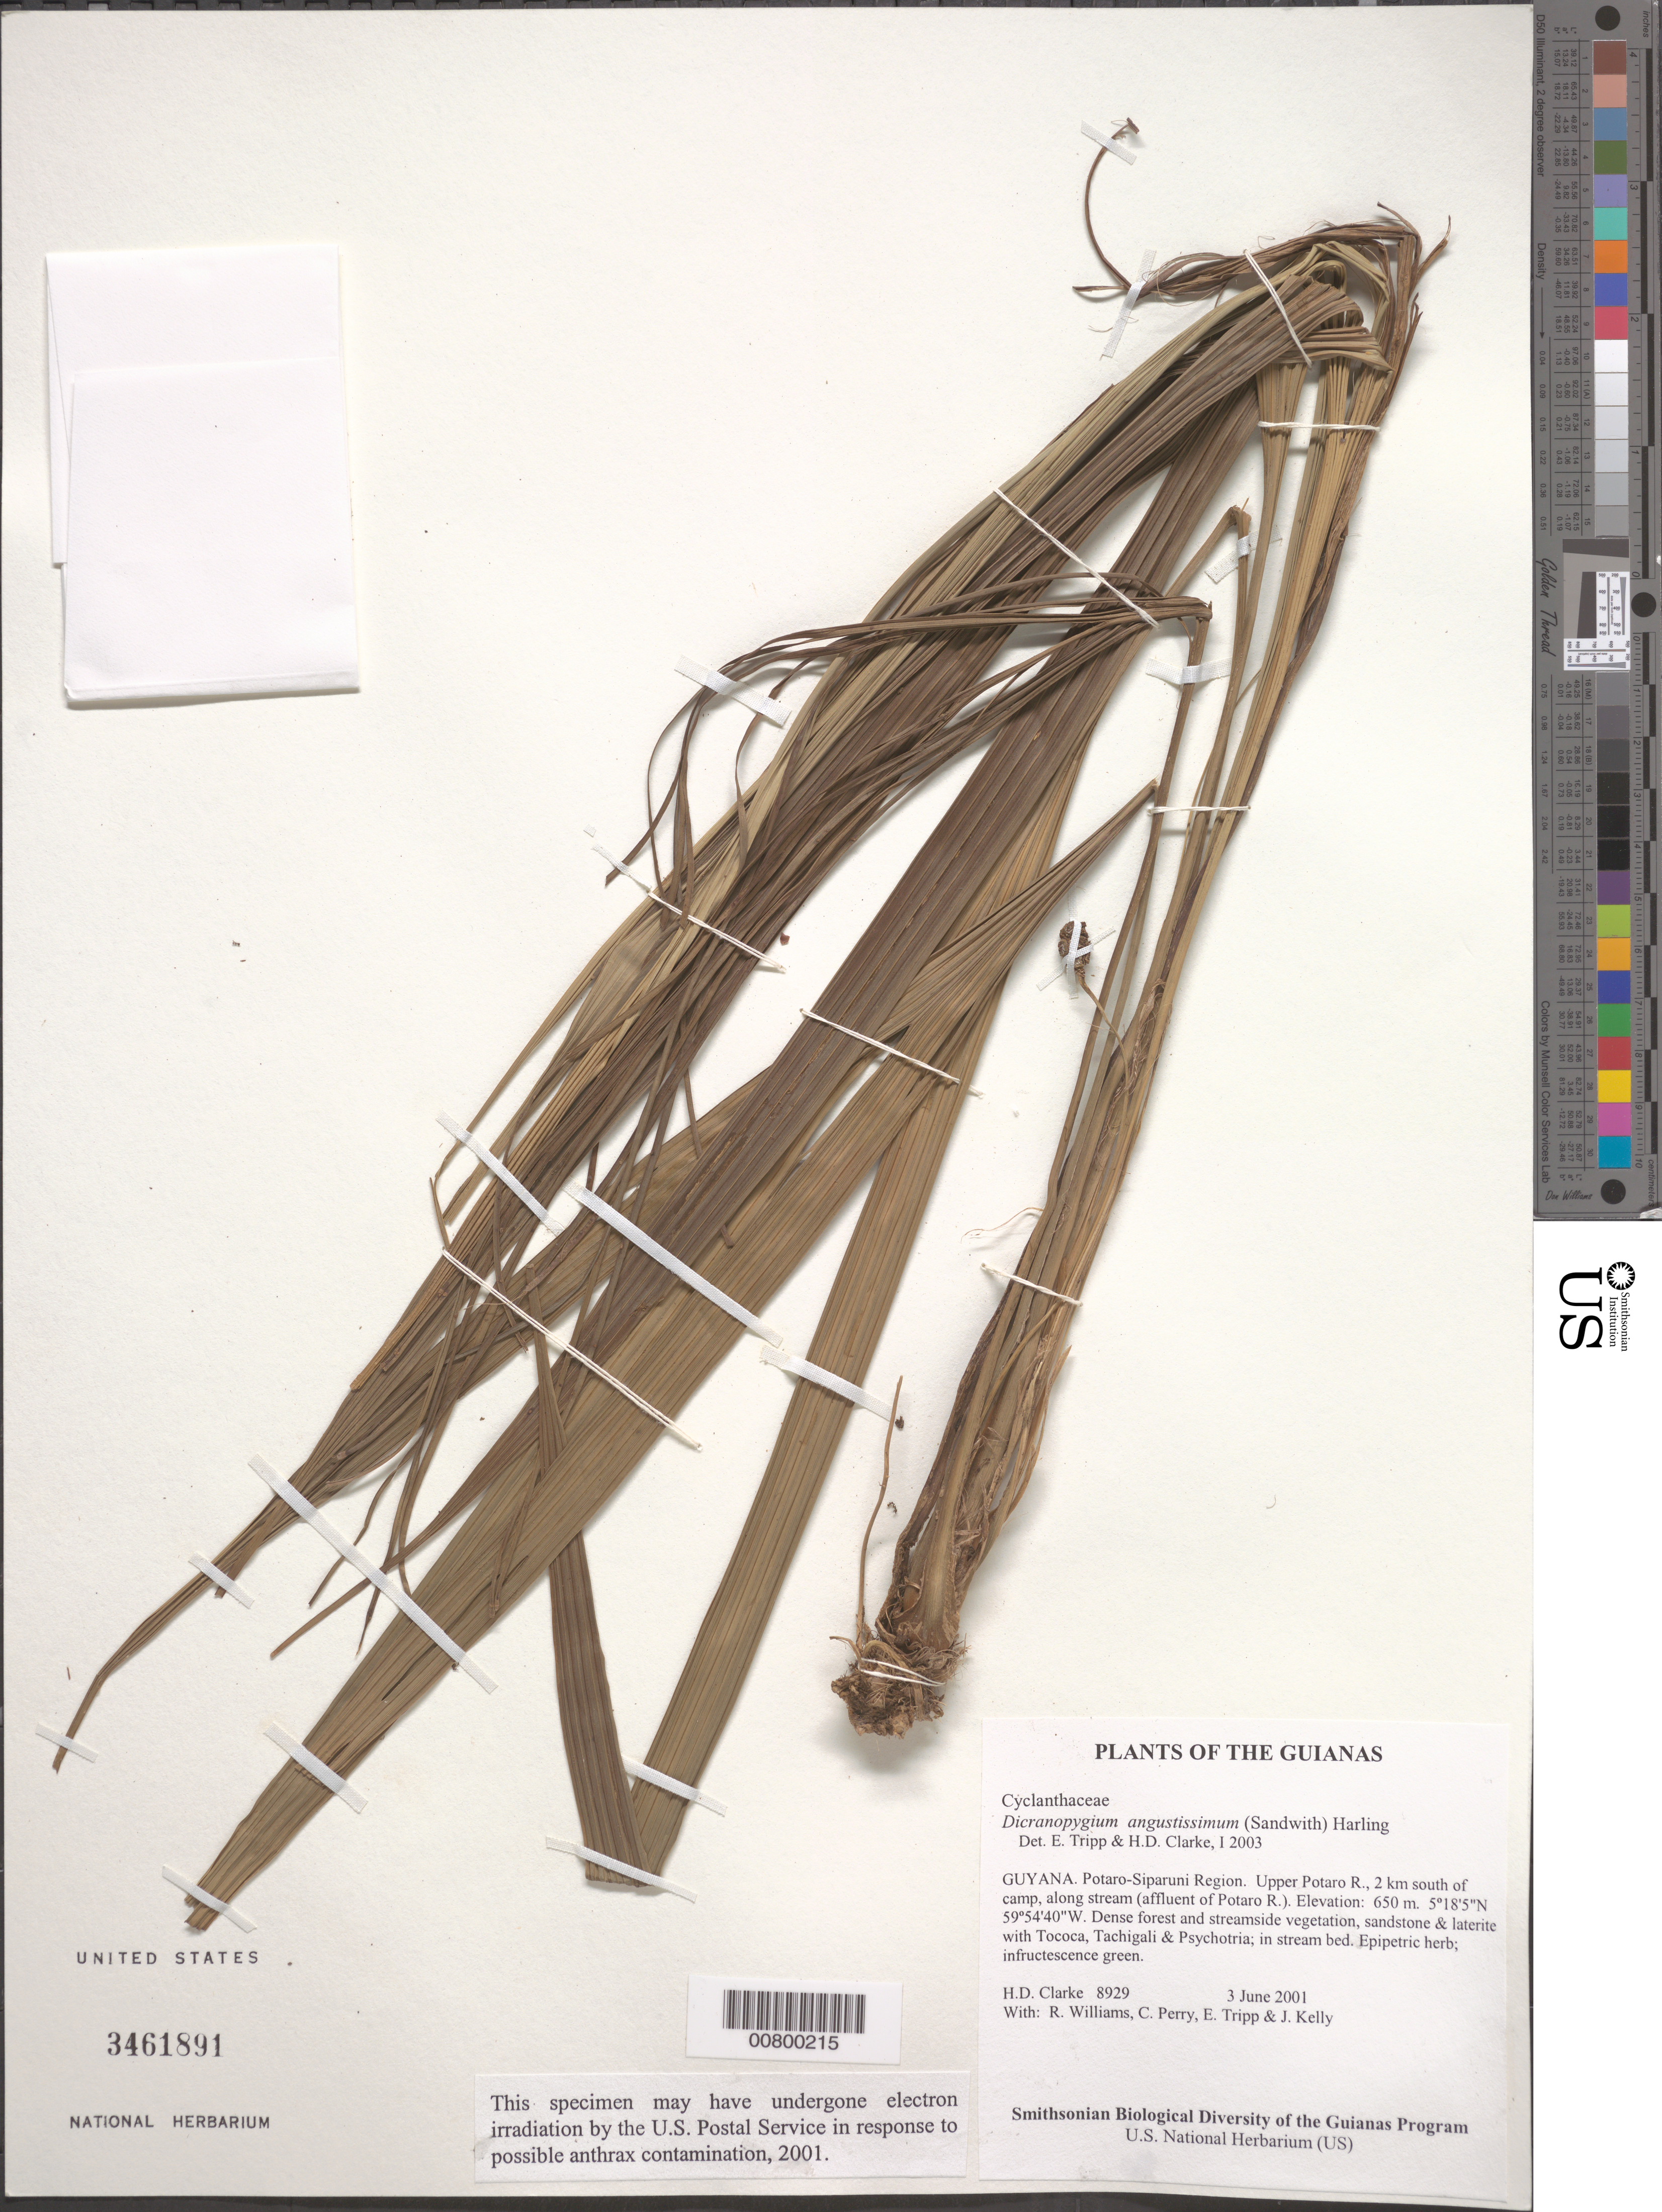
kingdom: Plantae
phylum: Tracheophyta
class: Liliopsida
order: Pandanales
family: Cyclanthaceae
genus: Dicranopygium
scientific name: Dicranopygium angustissimum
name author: (Sandwith) Harling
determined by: Tripp, E. A.; Clarke, H. D.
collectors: H. D. Clarke, R. Williams, C. Perry, E. Tripp & J. Kelly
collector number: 8929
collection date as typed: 3 June 2001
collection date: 2001-06-03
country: Guyana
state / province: Potaro-Siparuni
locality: Upper Potaro R., 2 km south of camp, along stream (affluent of Potaro R.)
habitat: Dense forest and streamside vegetation, sandstone & laterite with Tococa, Tachigali & Psychotria; in stream bed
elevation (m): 650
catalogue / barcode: US 3461891